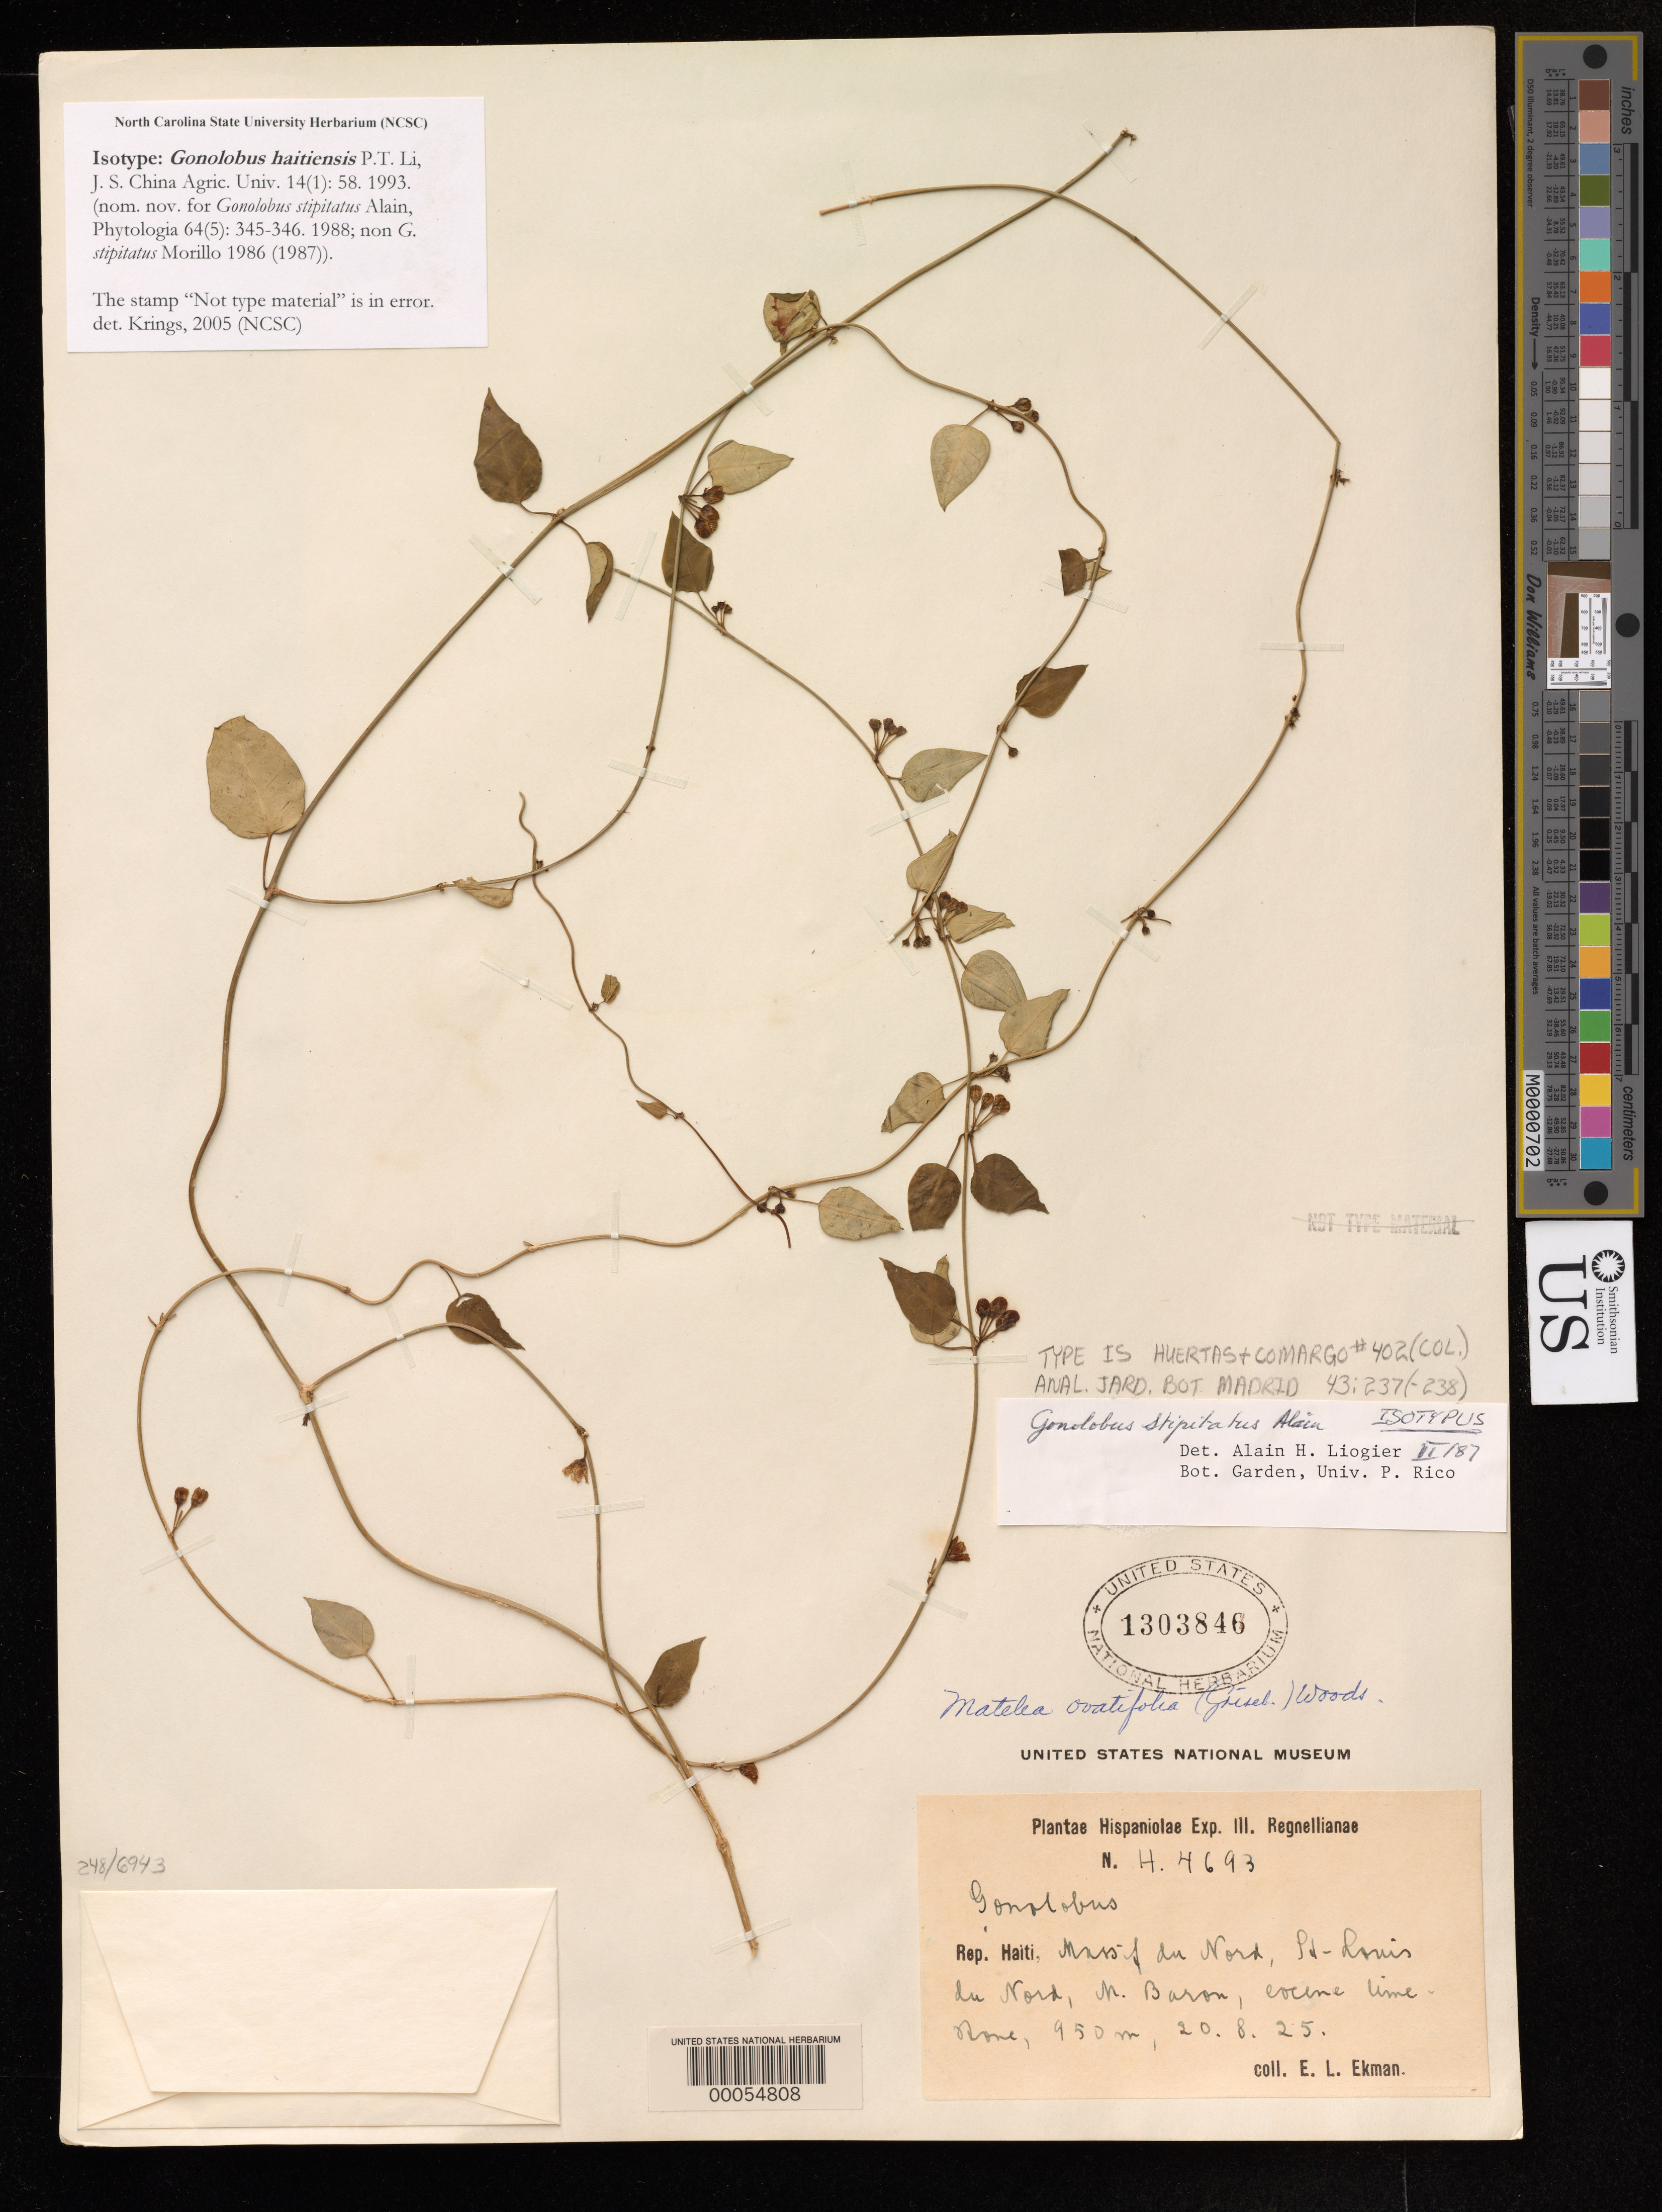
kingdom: Plantae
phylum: Tracheophyta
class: Magnoliopsida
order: Gentianales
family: Apocynaceae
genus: Gonolobus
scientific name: Gonolobus stipitatus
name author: Alain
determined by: Liogier, Alain H.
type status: Isotype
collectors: E. L. Ekman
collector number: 4693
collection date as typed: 20.8.1925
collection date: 1925-07-20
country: Haiti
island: Hispaniola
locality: Massif du Nord, St. Louis du Nord, on top of Morne Baron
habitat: on hard limestone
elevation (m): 950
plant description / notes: The stamp "Not type material" is in error. Krings, 2005; non Gonolobus stipitatus Morillo, Anales Jard. Bot. Madrid 43: 237 (1986 publ. 1987) = Gonolobus haitiensis P.T.Li, nom. nov.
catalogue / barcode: US 1303846